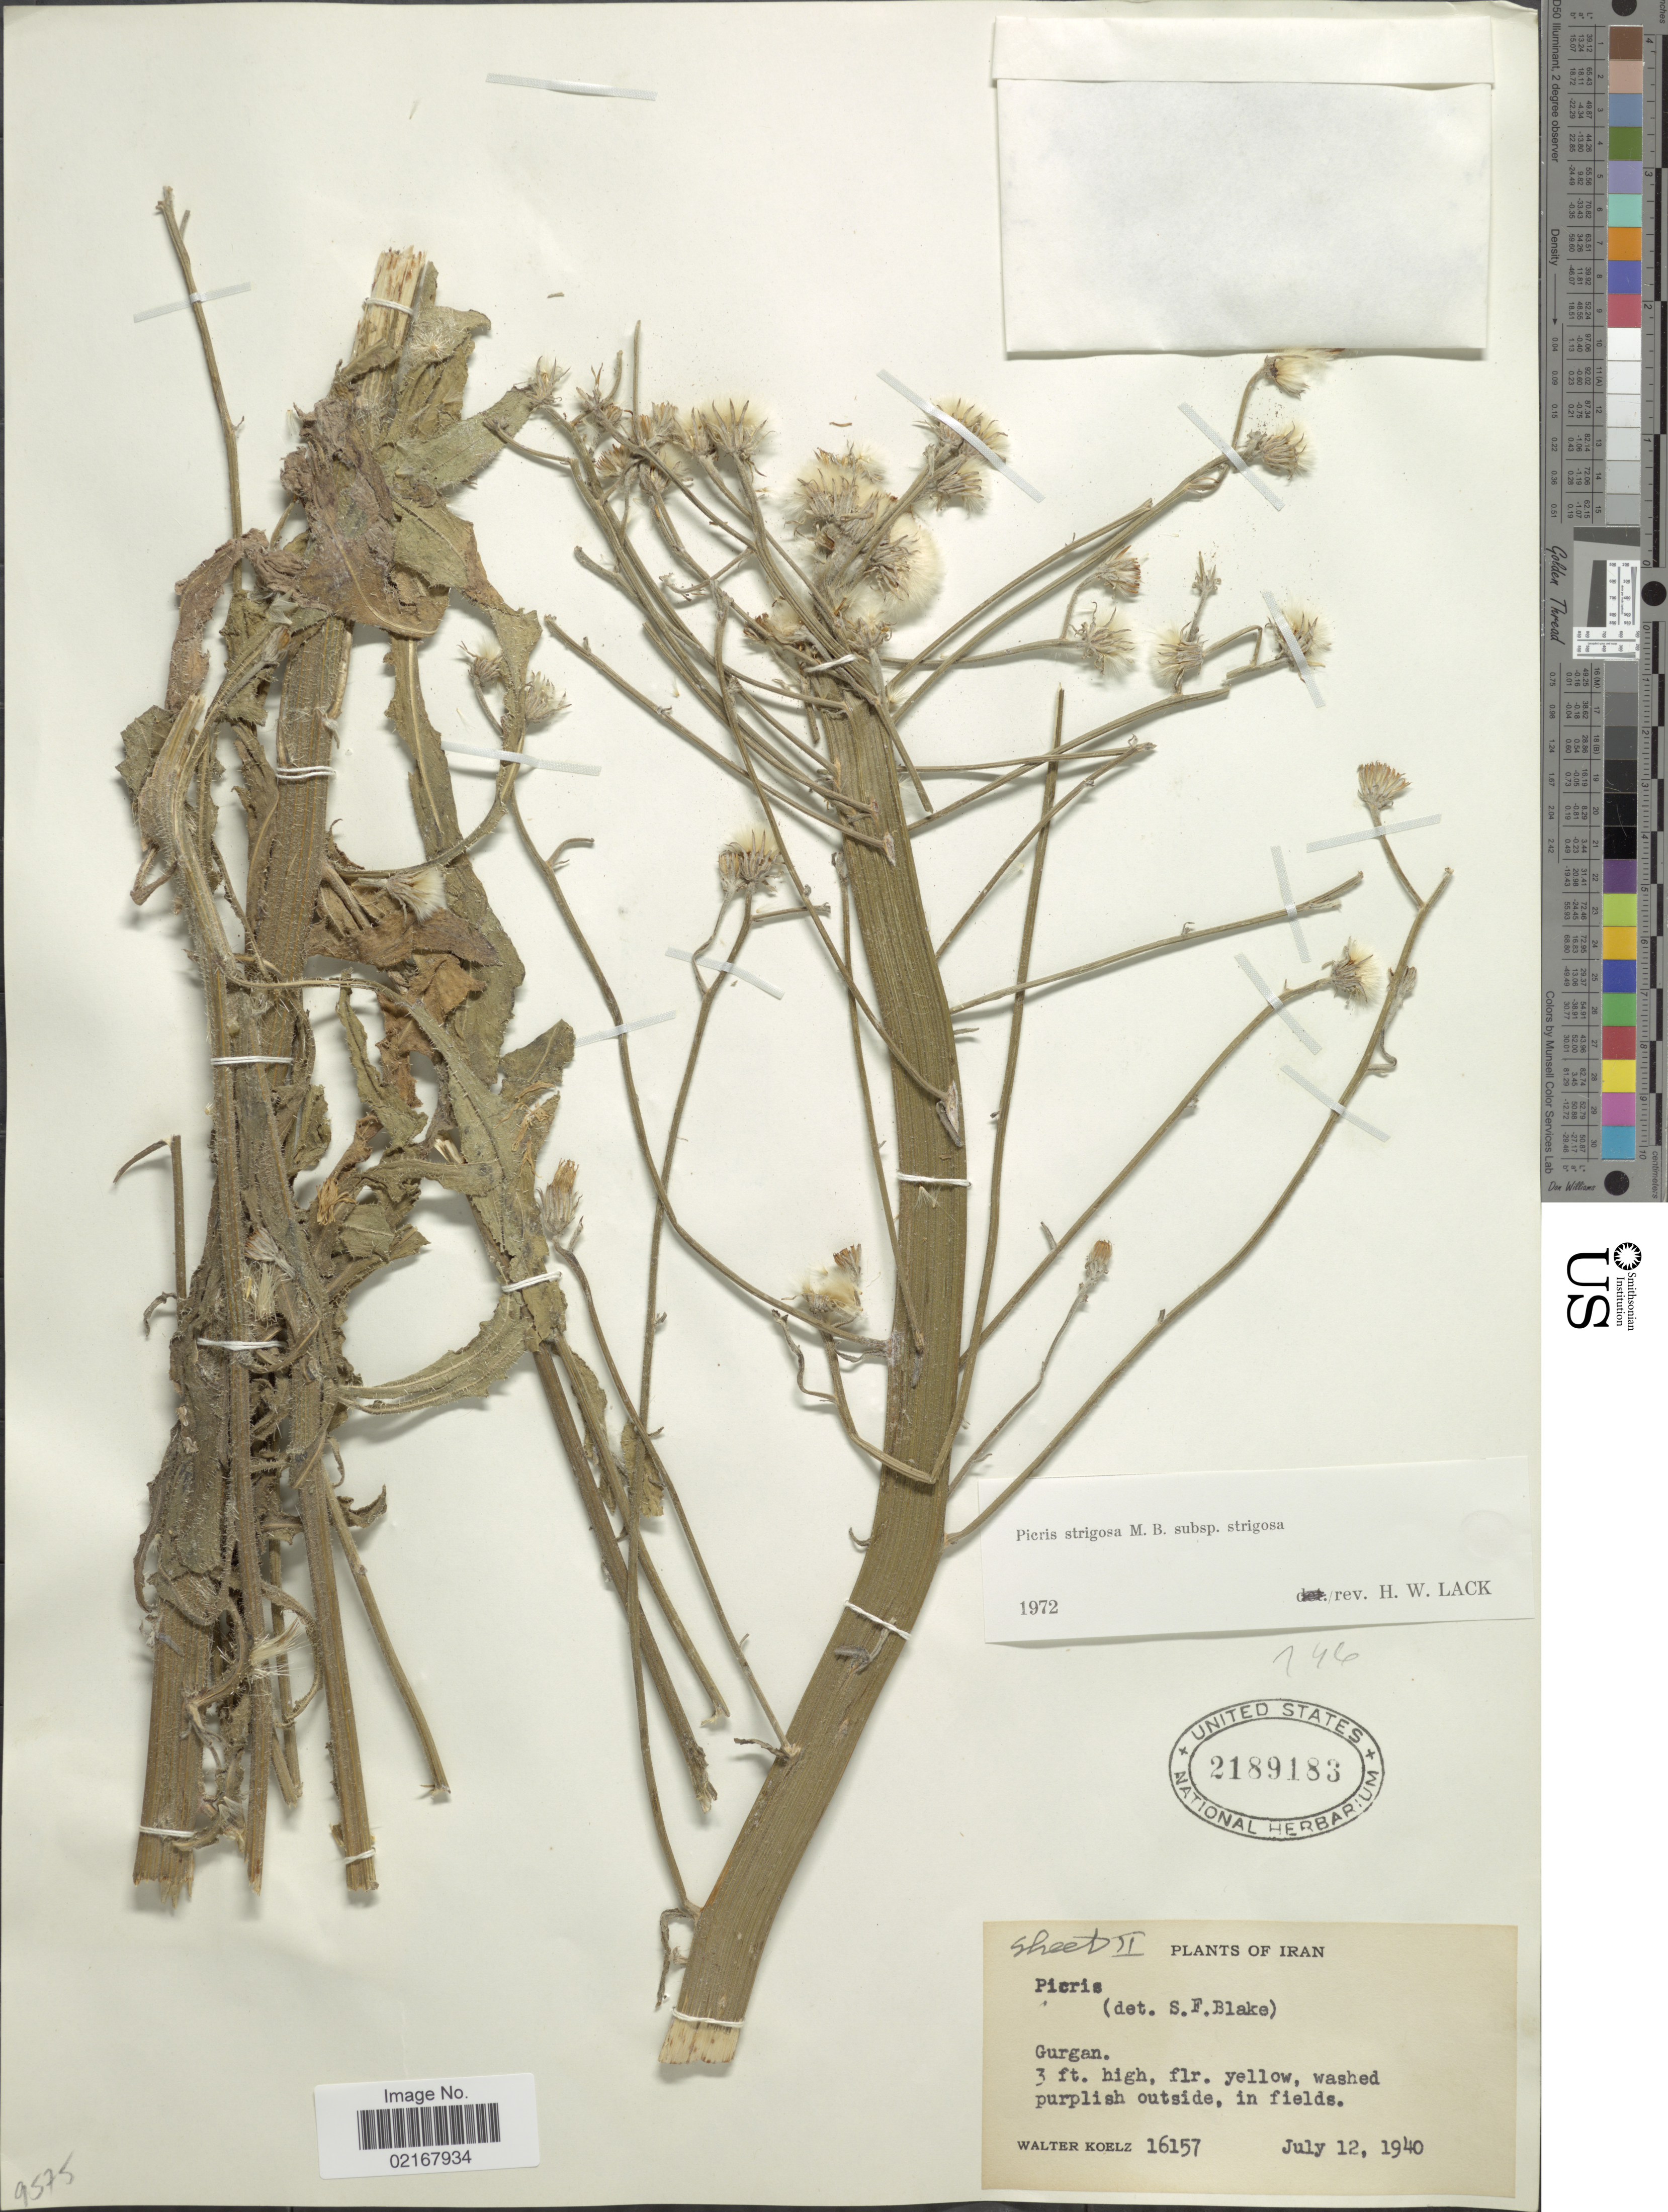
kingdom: Plantae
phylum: Tracheophyta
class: Magnoliopsida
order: Asterales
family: Asteraceae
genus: Picris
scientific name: Picris strigosa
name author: M. Bieb.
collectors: W. N. Koelz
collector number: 16157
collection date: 1940-07-12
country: Iran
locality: Gurgan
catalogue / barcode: US 2189183